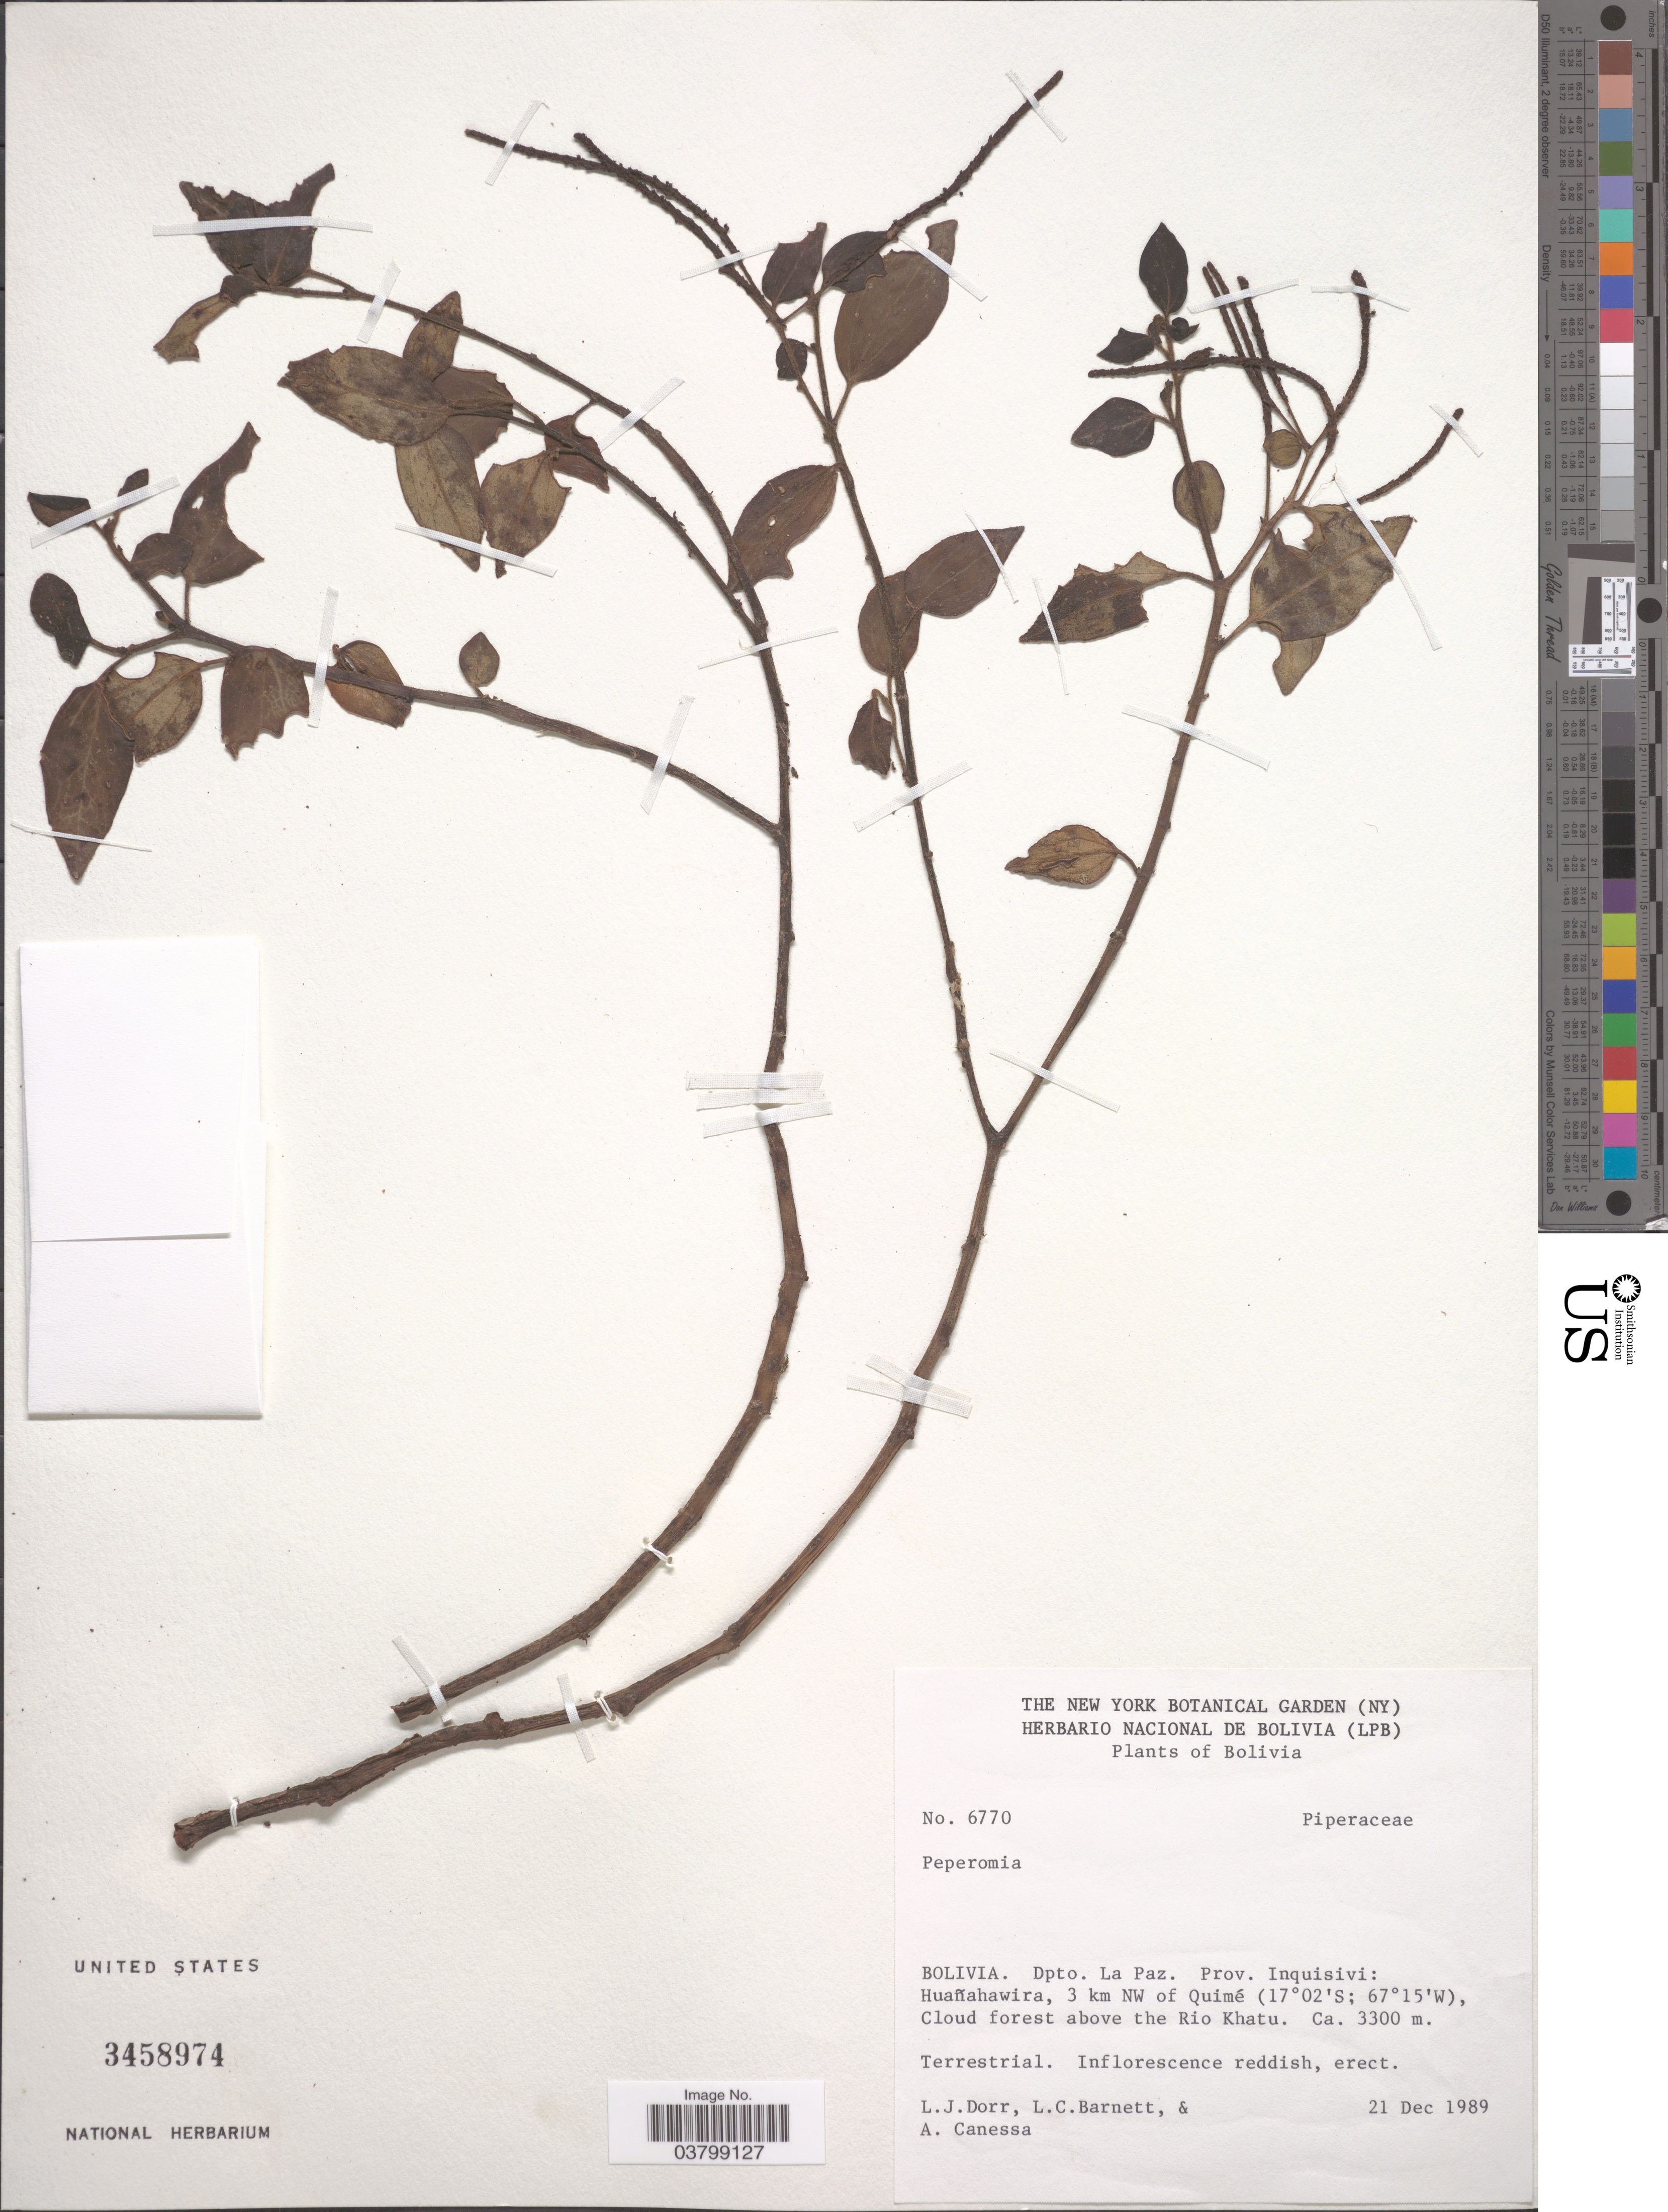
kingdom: Plantae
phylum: Tracheophyta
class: Magnoliopsida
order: Piperales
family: Piperaceae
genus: Peperomia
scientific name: Peperomia sp.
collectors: L. J. Dorr, L. C. Barnett & A. Canessa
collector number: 6770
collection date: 1989-12-21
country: Bolivia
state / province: La Paz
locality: Dpto. La Paz. Prov. Inquisivi: Huañahawira, 3 km NW of Quimé, Cloud forest above the Rio Khatu.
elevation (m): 3300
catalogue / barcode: US 3458974